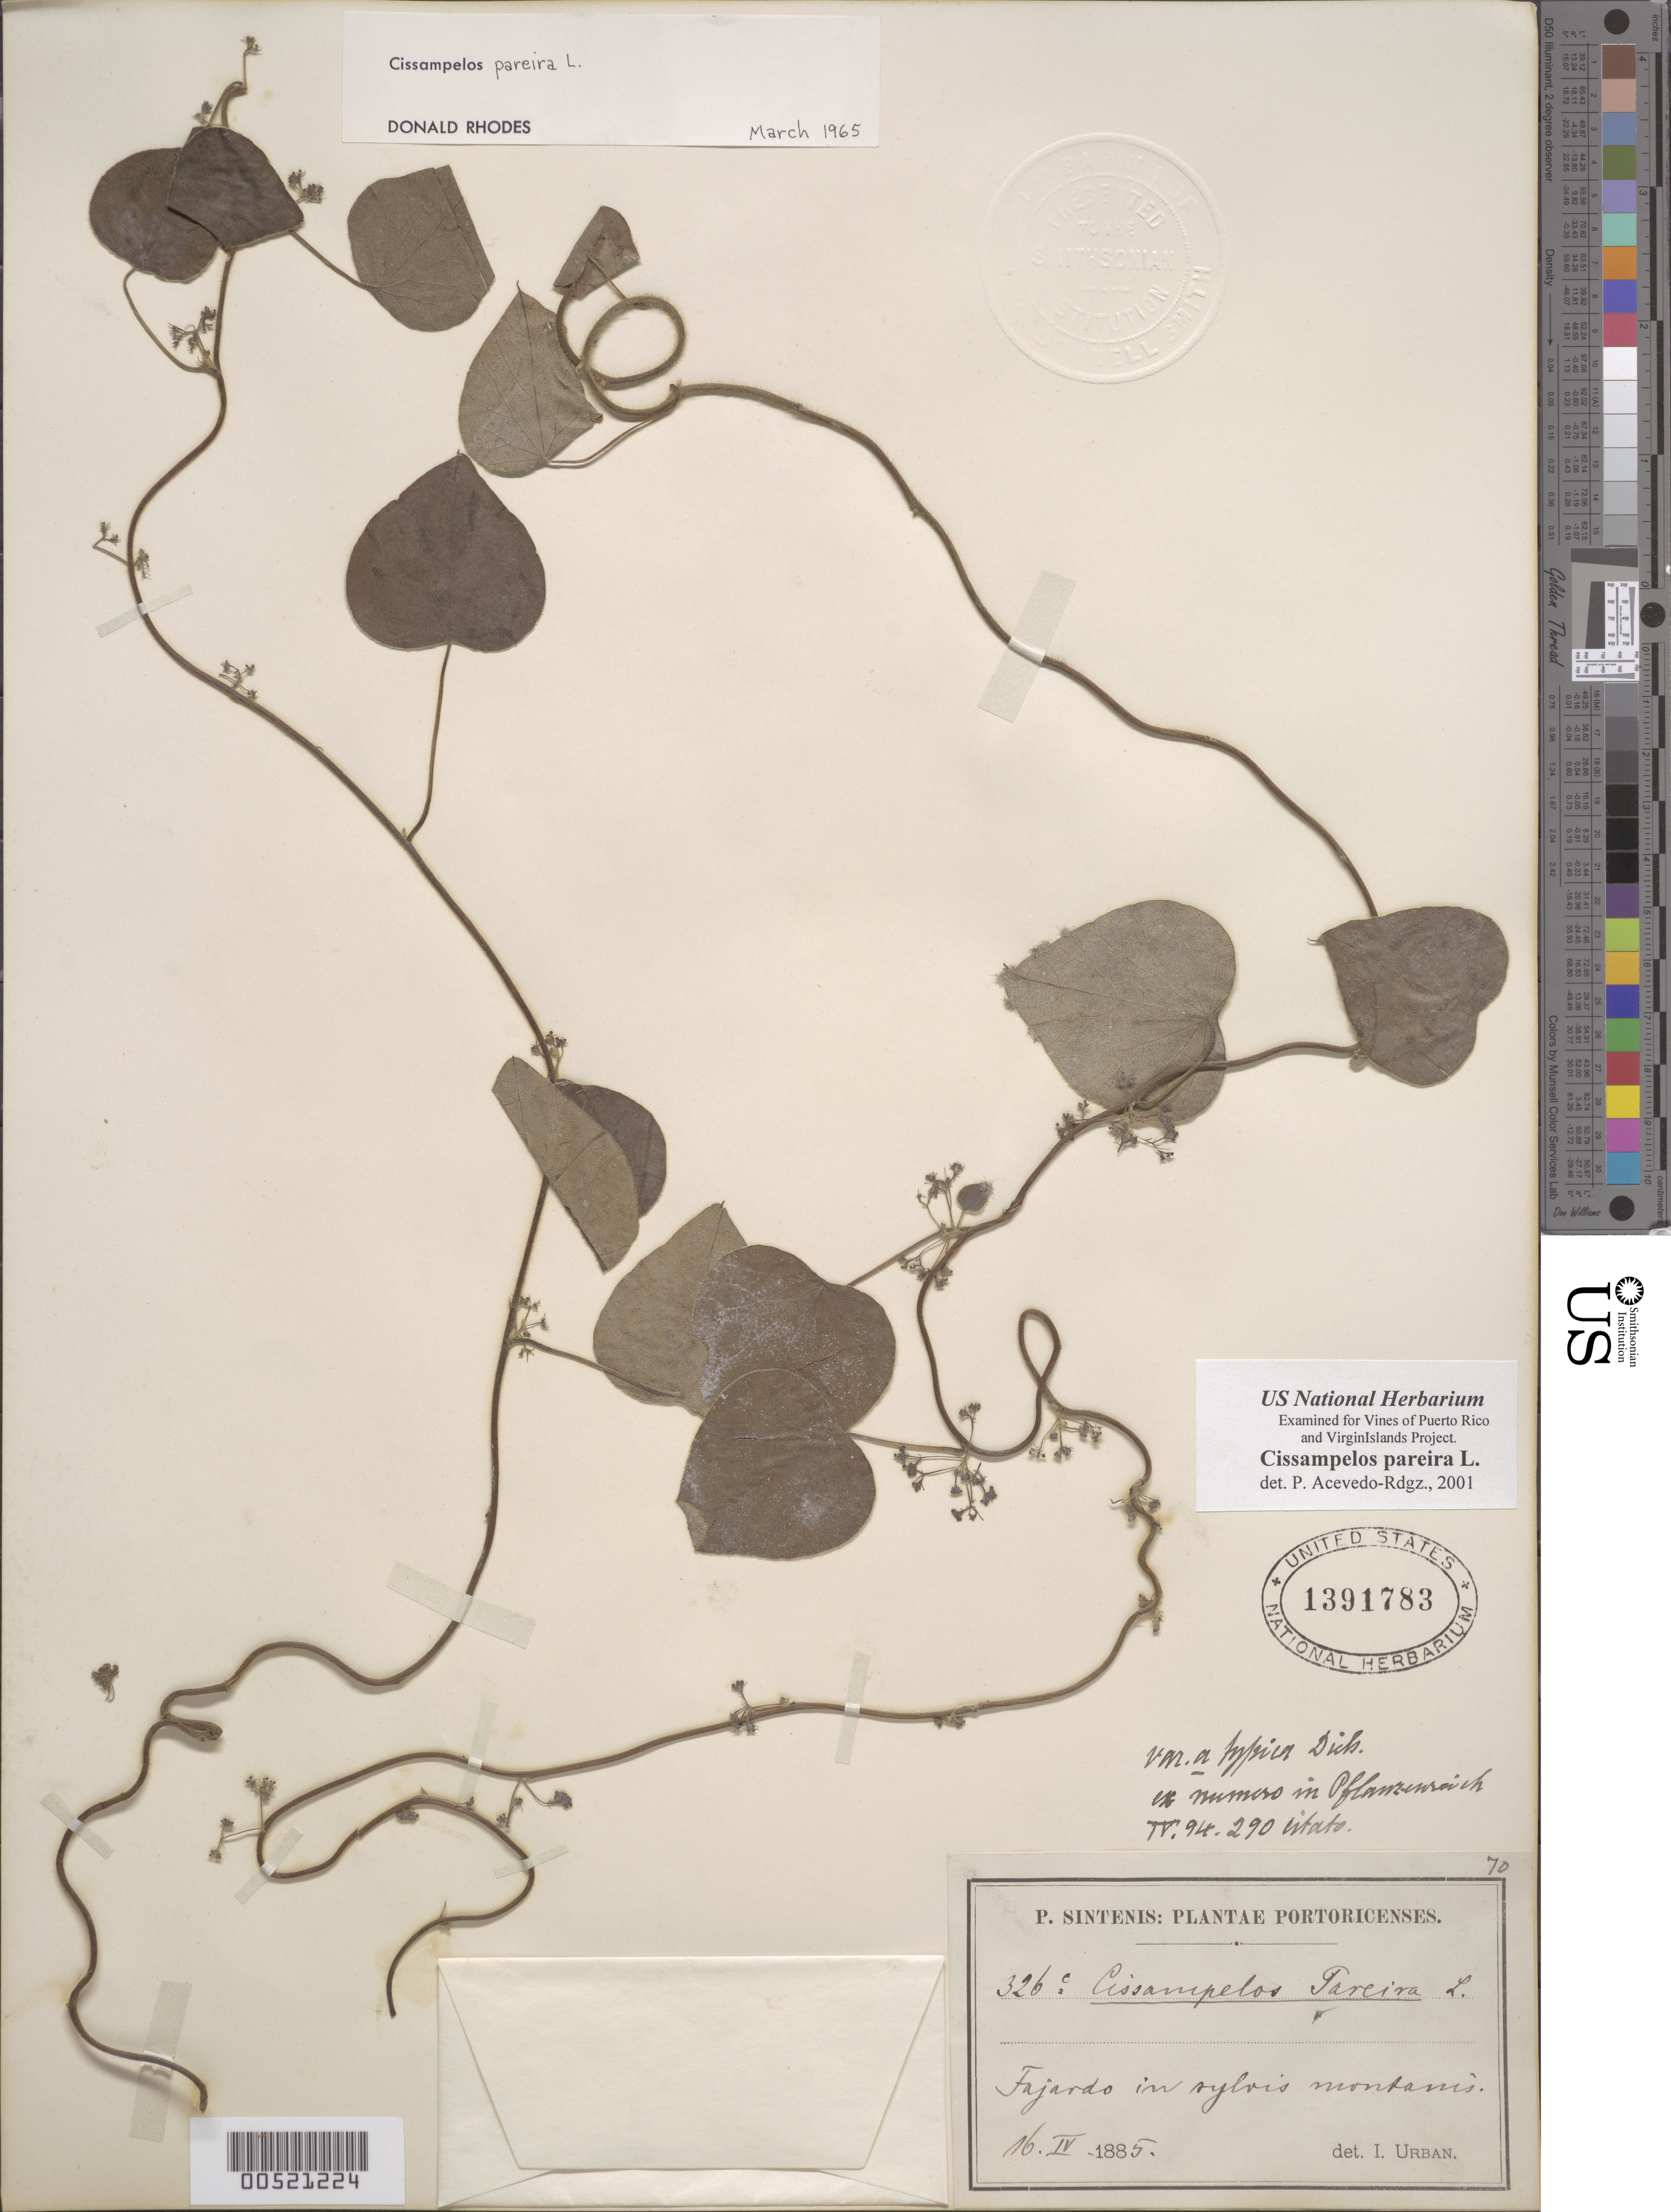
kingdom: Plantae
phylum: Tracheophyta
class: Magnoliopsida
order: Ranunculales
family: Menispermaceae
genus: Cissampelos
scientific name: Cissampelos pareira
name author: L.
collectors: P. Sintenis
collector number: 326c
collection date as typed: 17 Jan 1885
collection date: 1885-01-17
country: Puerto Rico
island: Greater Antilles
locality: Fajardo. In sylvis montanis.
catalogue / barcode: US 1391783